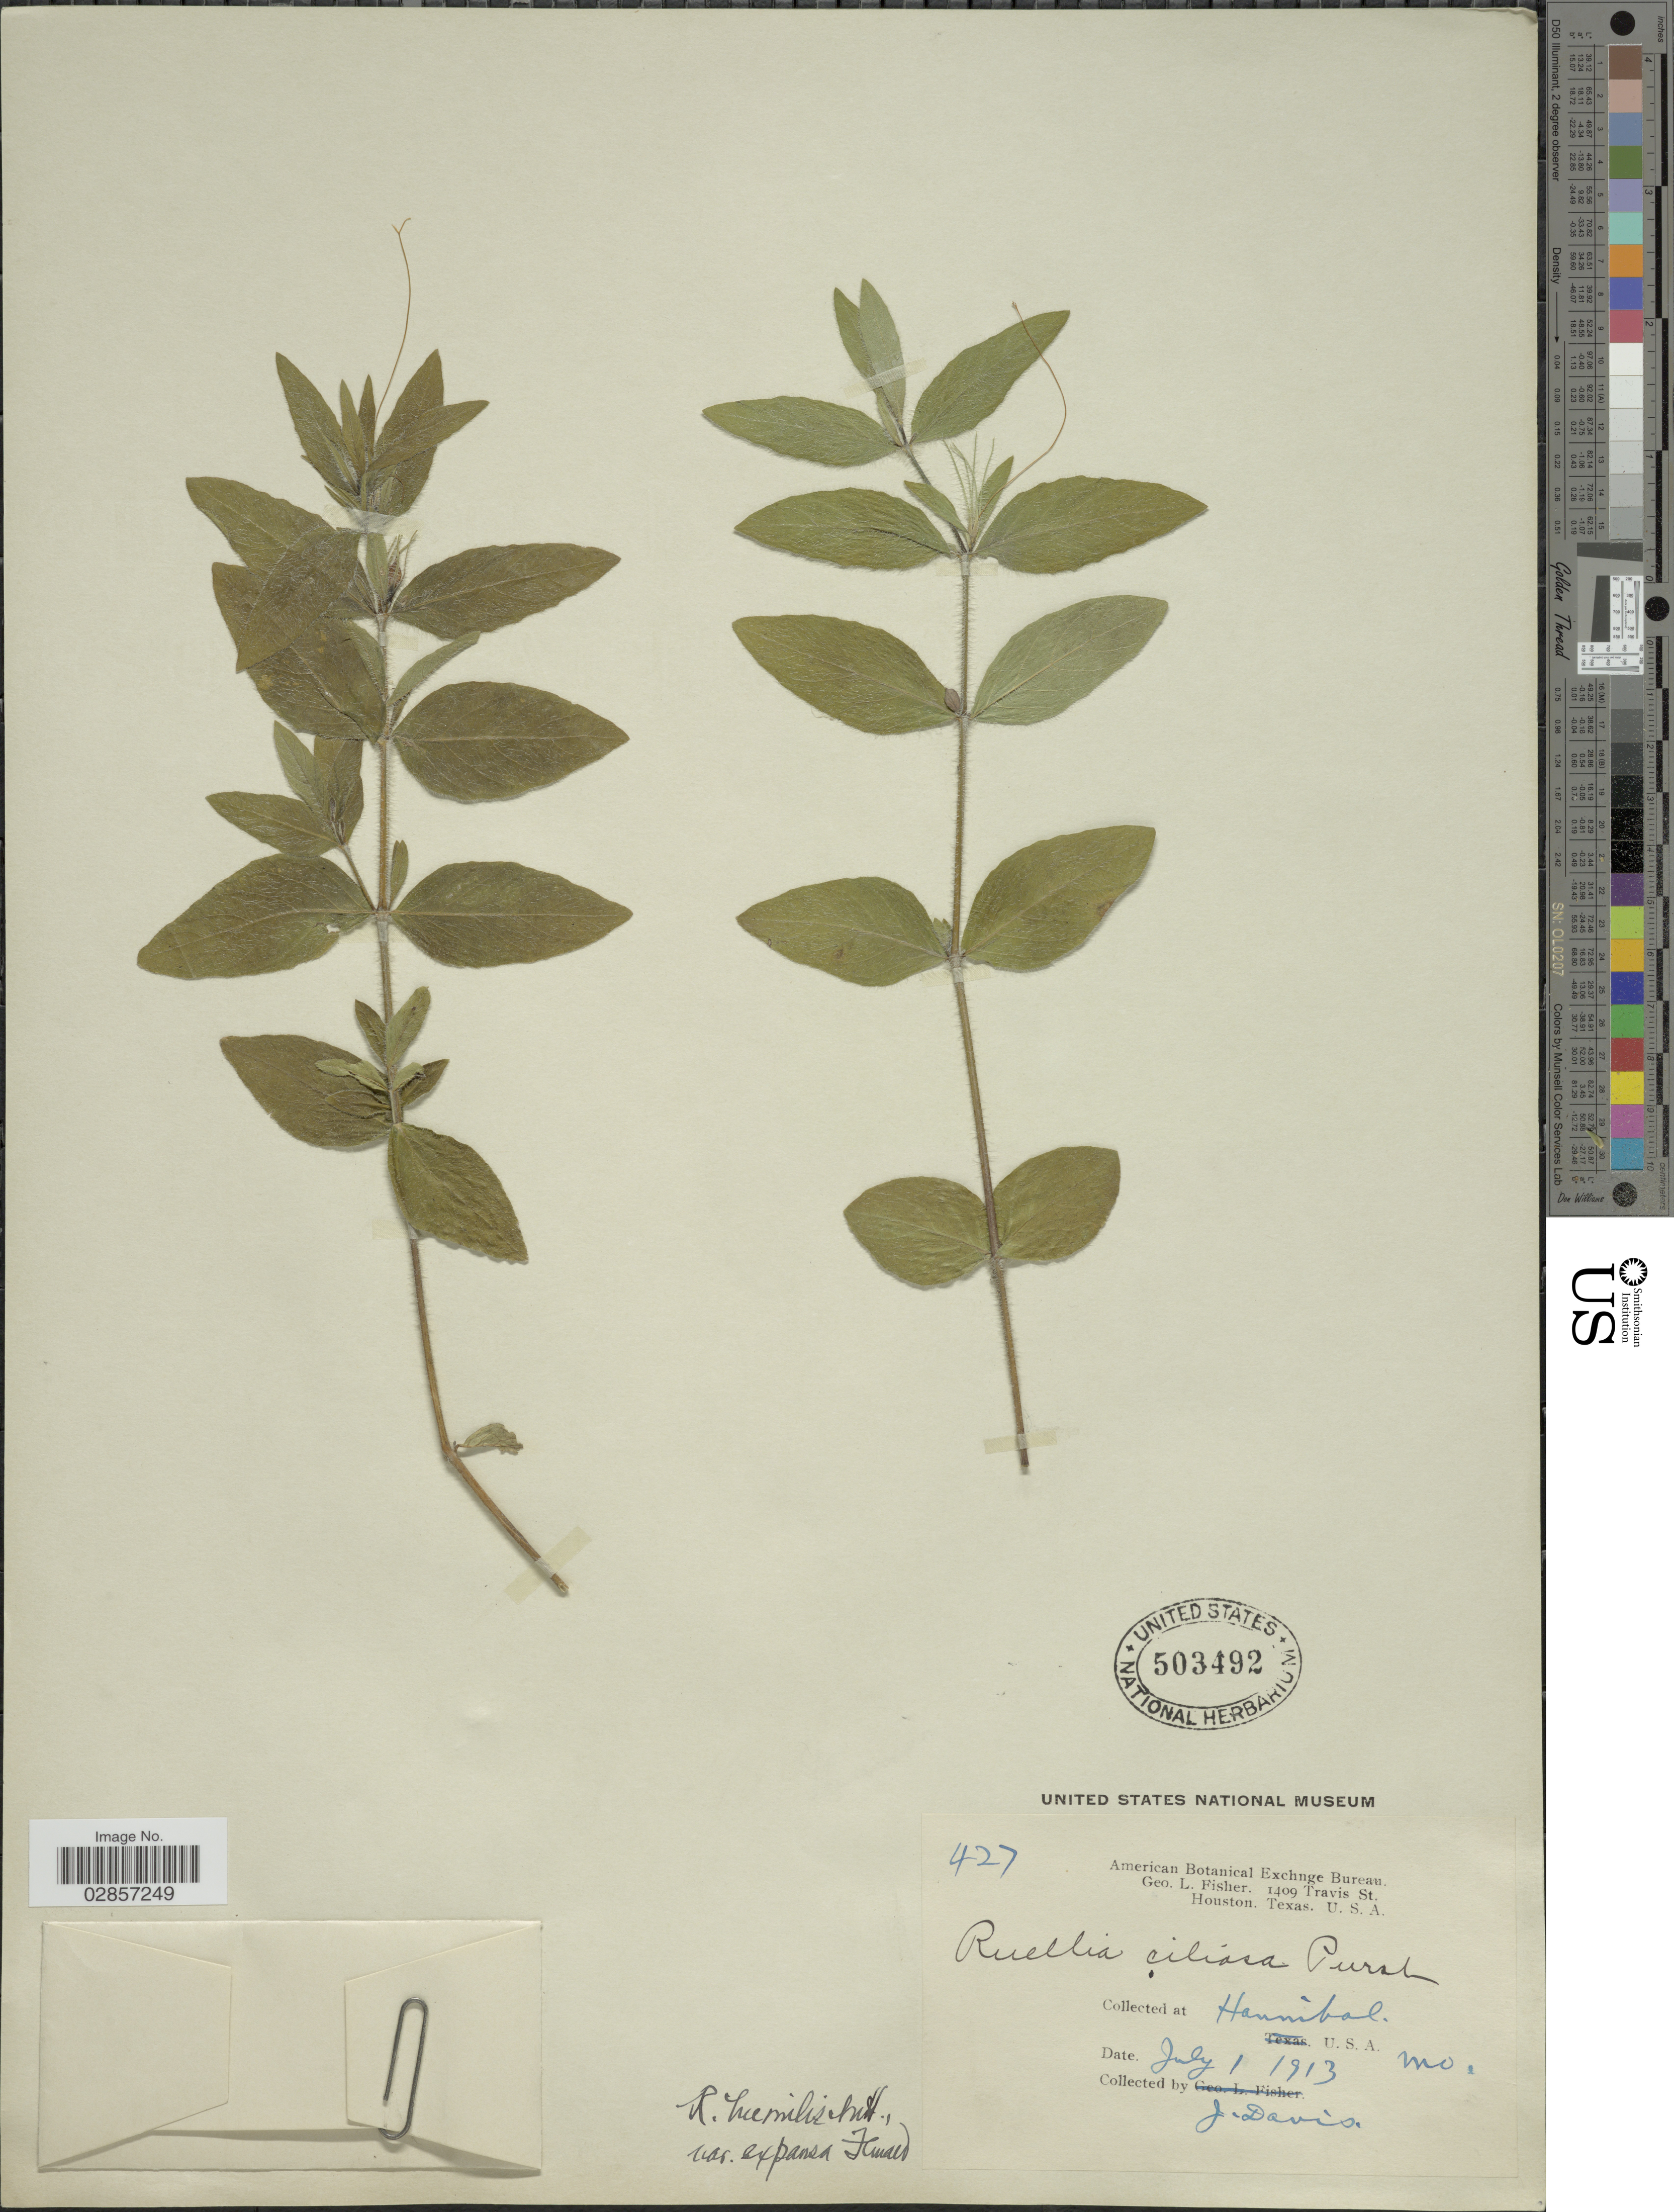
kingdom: Plantae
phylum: Tracheophyta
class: Magnoliopsida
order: Lamiales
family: Acanthaceae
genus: Ruellia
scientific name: Ruellia humilis var. expansa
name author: Fernald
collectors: J. Davis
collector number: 427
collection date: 1913-07-01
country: United States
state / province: Missouri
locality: Hannibal, Mo.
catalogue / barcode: US 503492